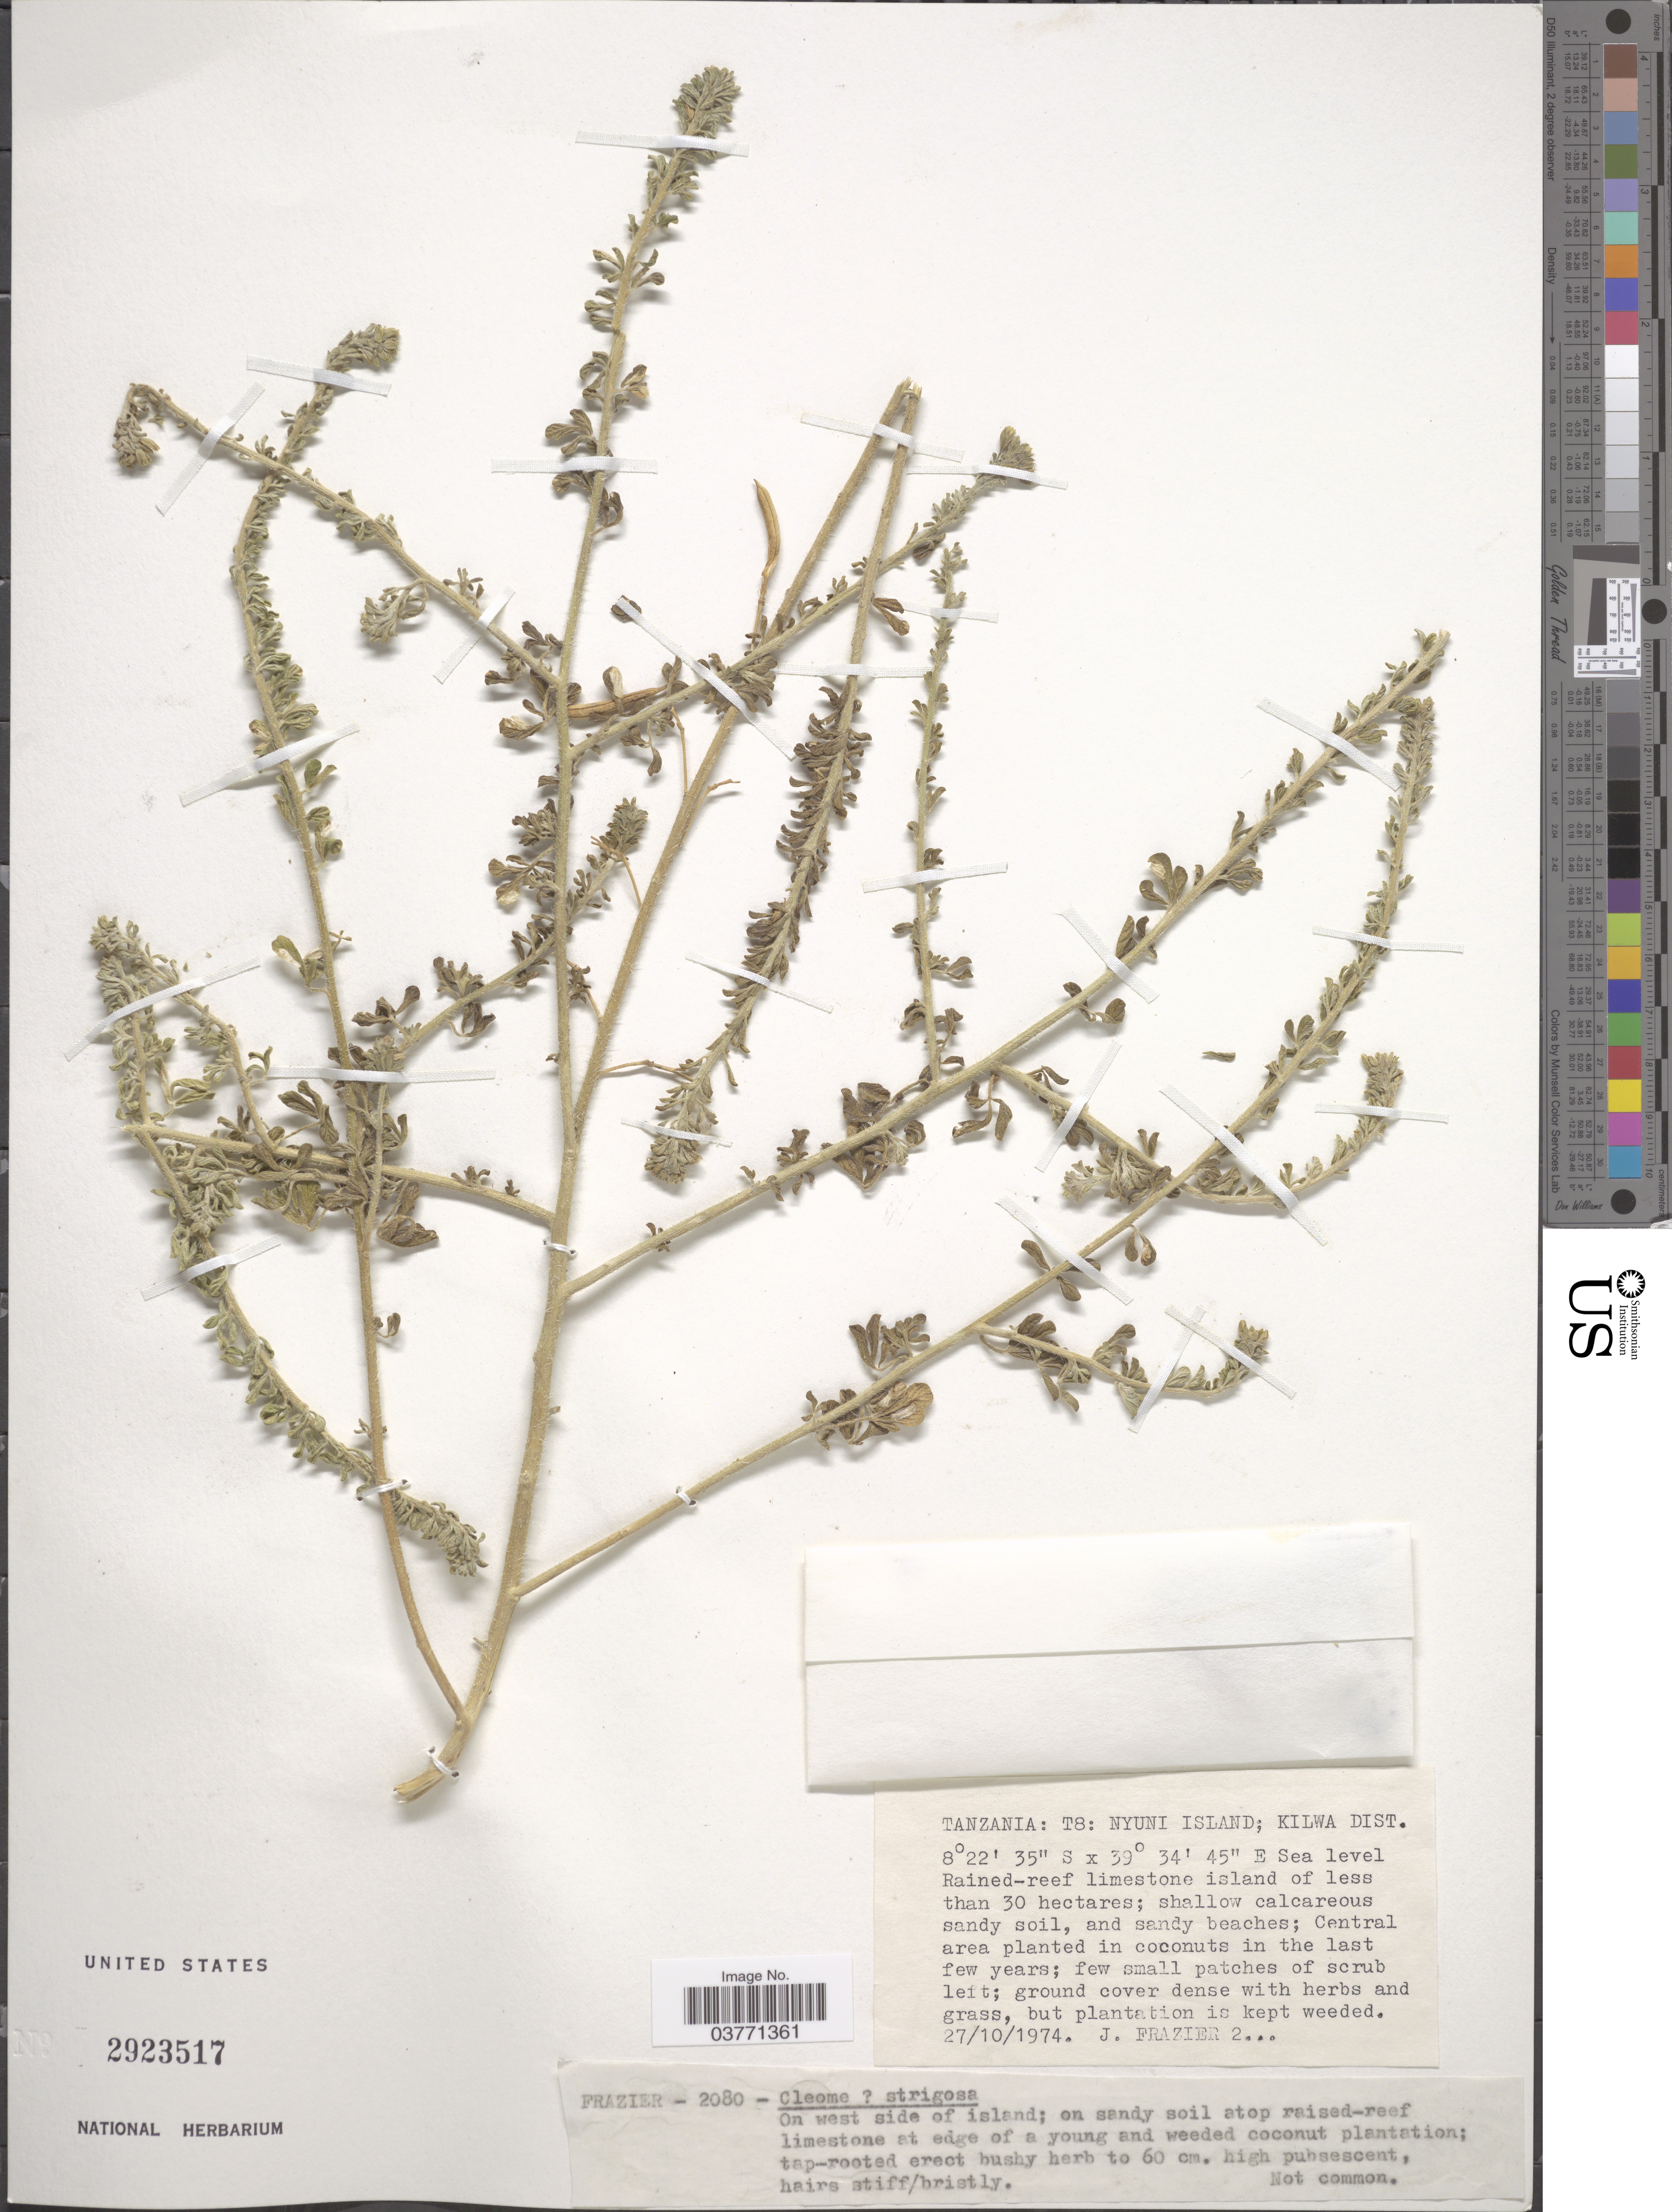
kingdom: Plantae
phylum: Tracheophyta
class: Magnoliopsida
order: Brassicales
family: Cleomaceae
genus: Sieruela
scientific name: Sieruela strigosa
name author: (Bojer) Roalson & J.C. Hall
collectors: J. Frazier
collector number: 2080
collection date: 1974-10-27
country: Tanzania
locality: T8: Nyuni Island; Kilwa Dist. On west side of island.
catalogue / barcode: US 2923517